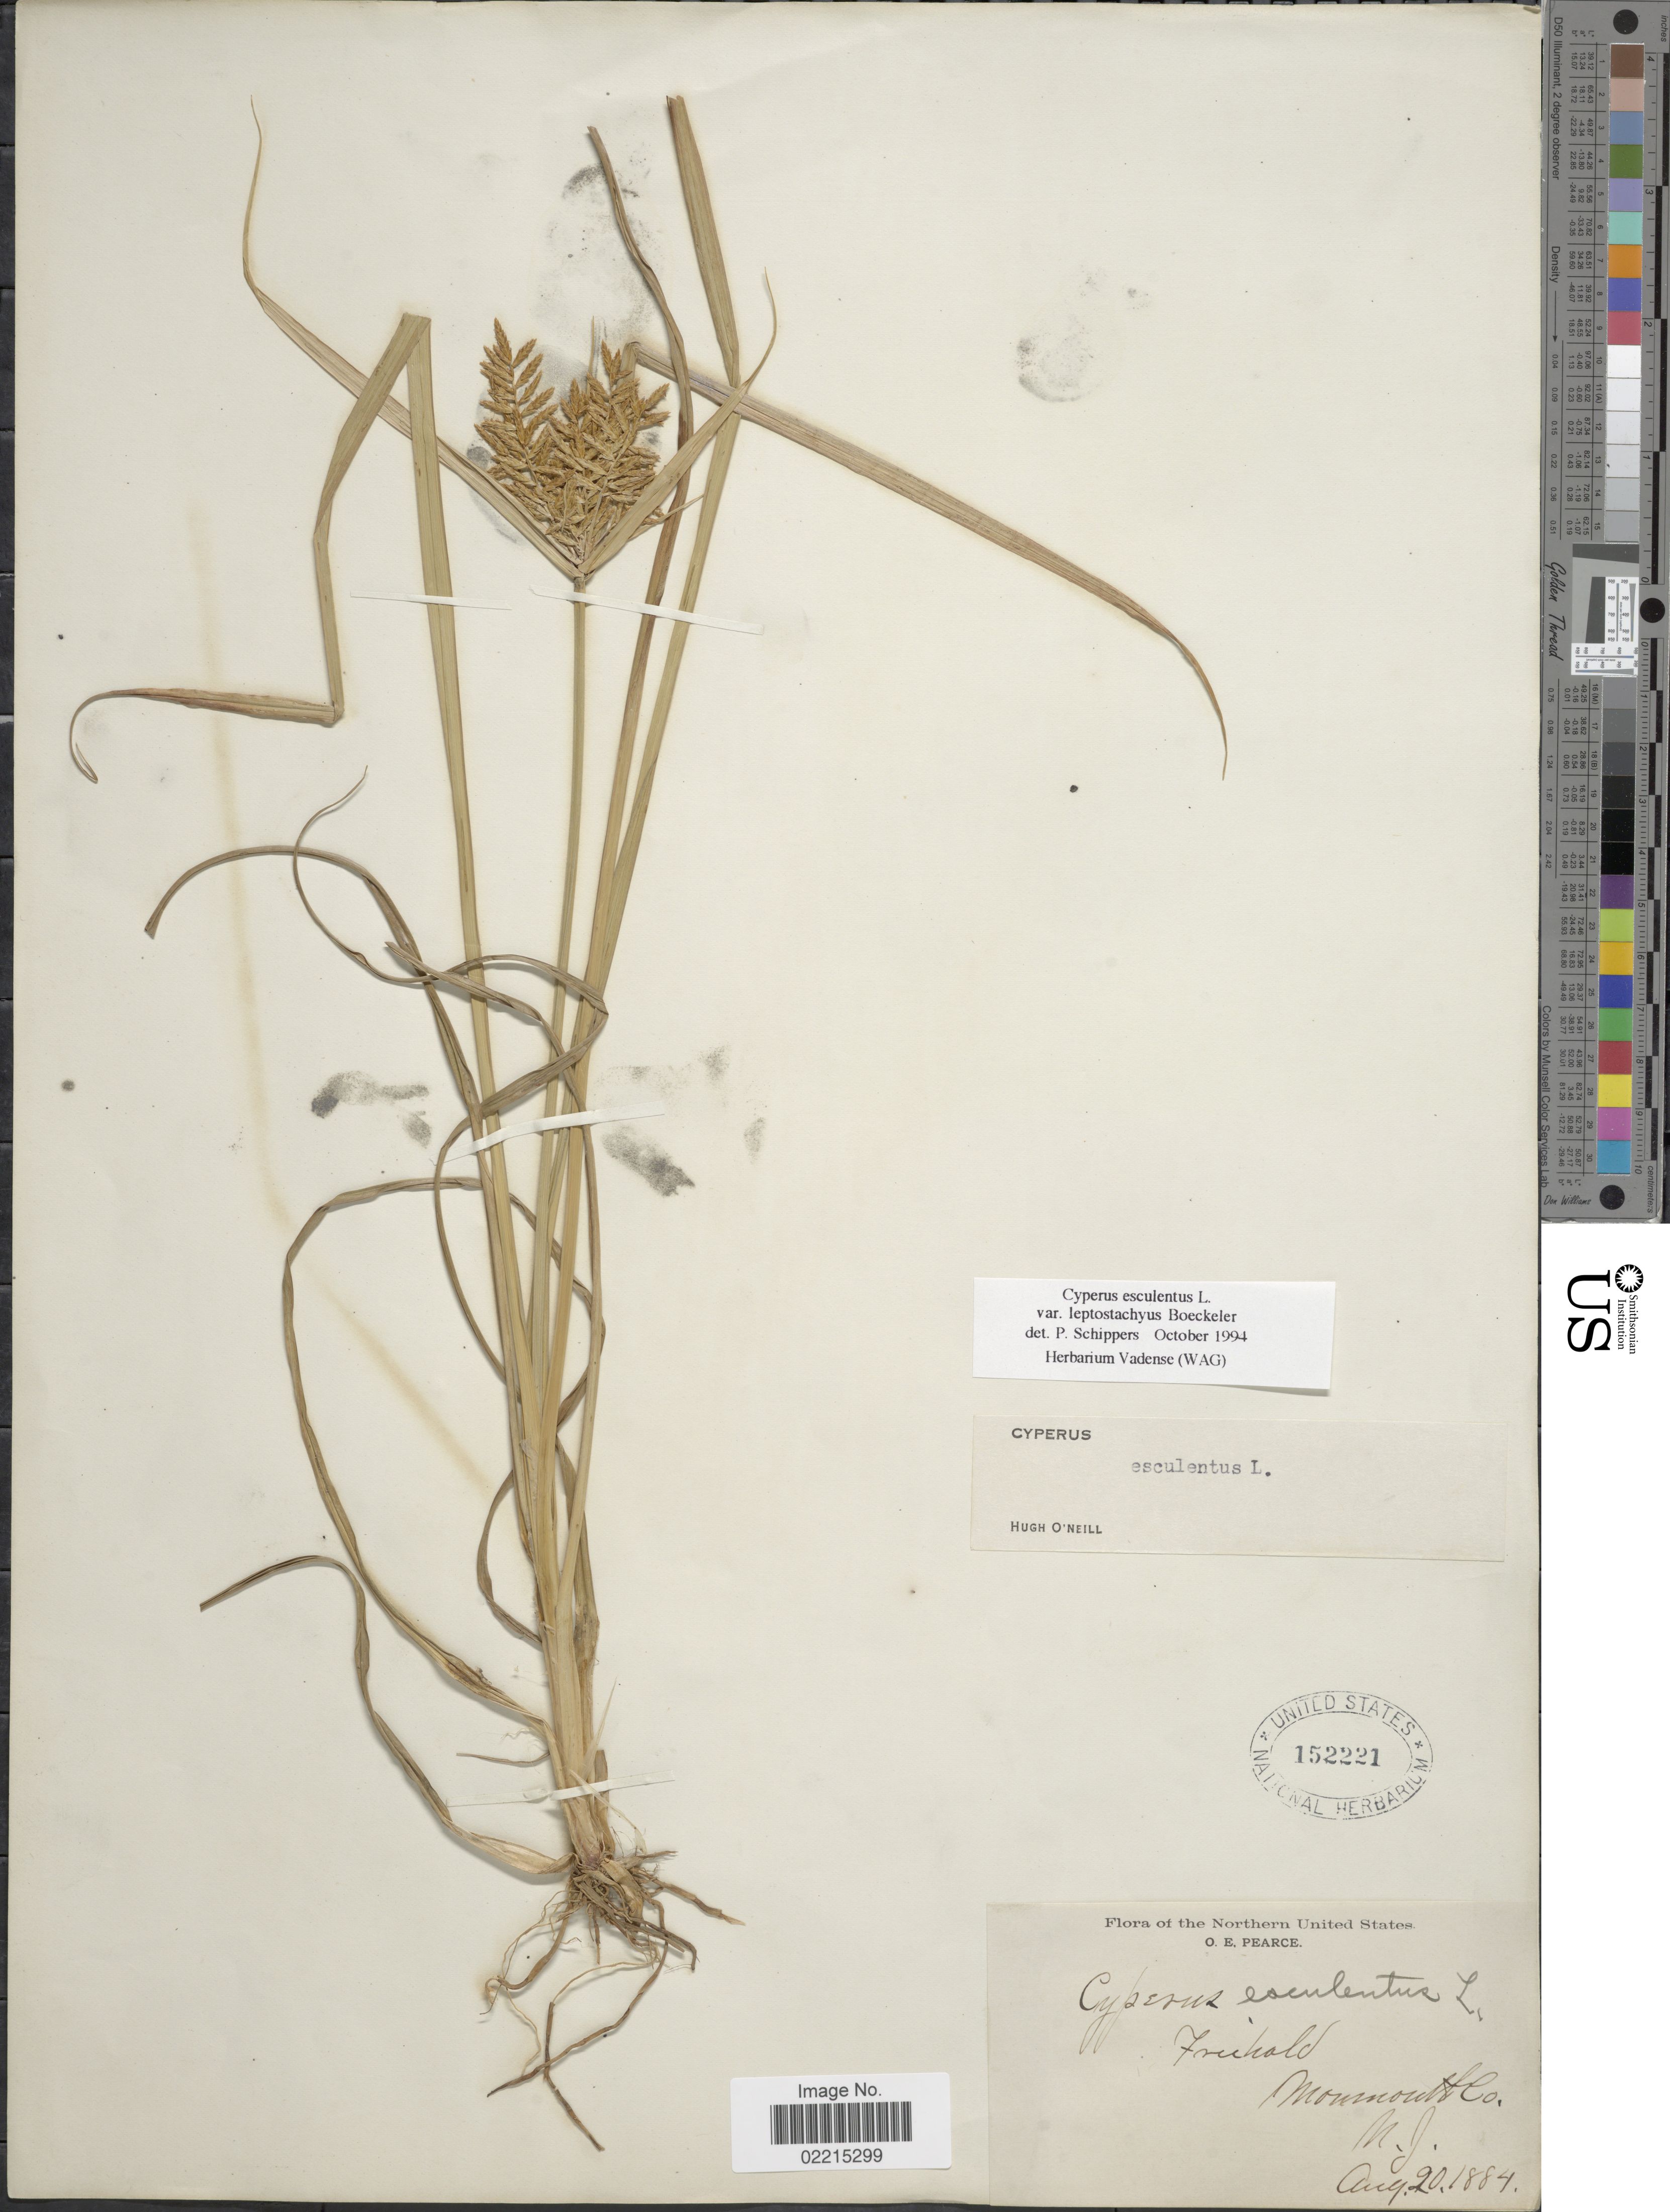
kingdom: Plantae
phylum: Tracheophyta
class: Liliopsida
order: Poales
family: Cyperaceae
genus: Cyperus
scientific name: Cyperus esculentus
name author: L.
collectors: O. E. Pearce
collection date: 1884-08-20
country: United States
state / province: New Jersey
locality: Freihold, Monmouth Co.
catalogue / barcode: US 152221